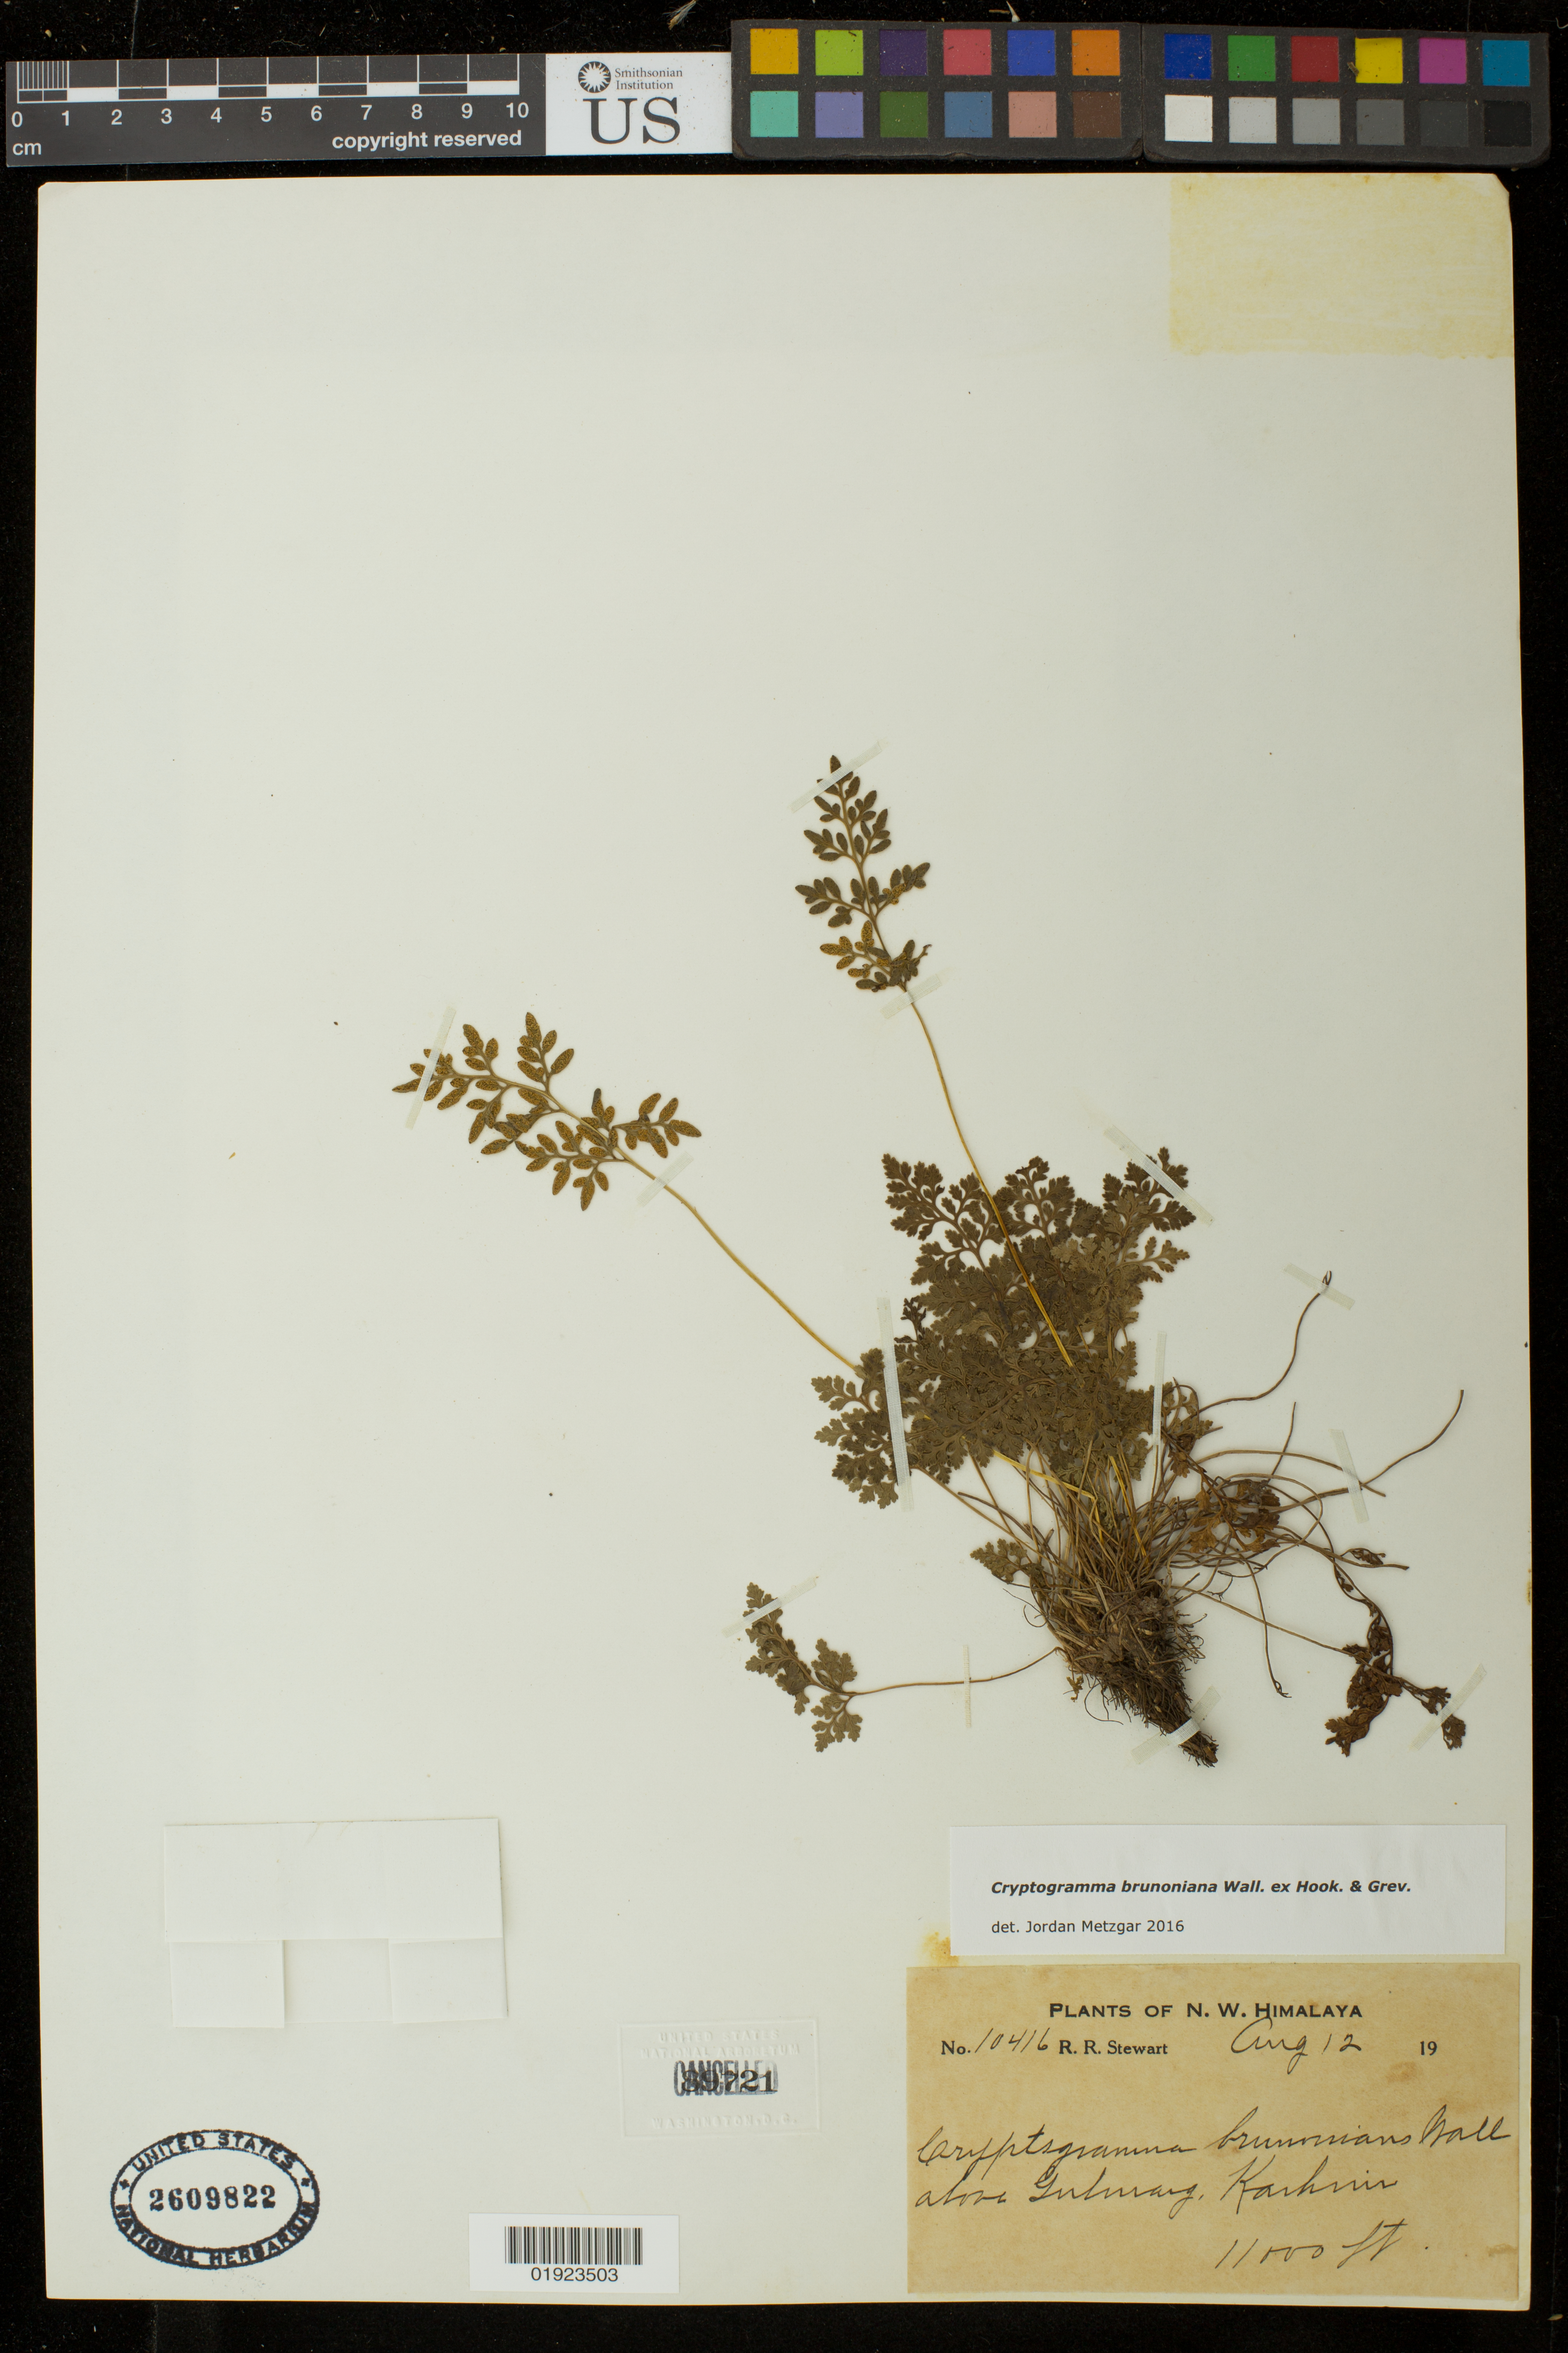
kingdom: Plantae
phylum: Tracheophyta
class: Polypodiopsida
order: Polypodiales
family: Pteridaceae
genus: Cryptogramma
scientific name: Cryptogramma brunoniana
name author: Wall. ex Hook. & Grev.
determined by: Metzgar, Jordan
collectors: R. R. Stewart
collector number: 10416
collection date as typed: Aug 12, 19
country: India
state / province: Jammu and Kashmir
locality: above Gulmarg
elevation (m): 3353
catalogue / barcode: US 2609822